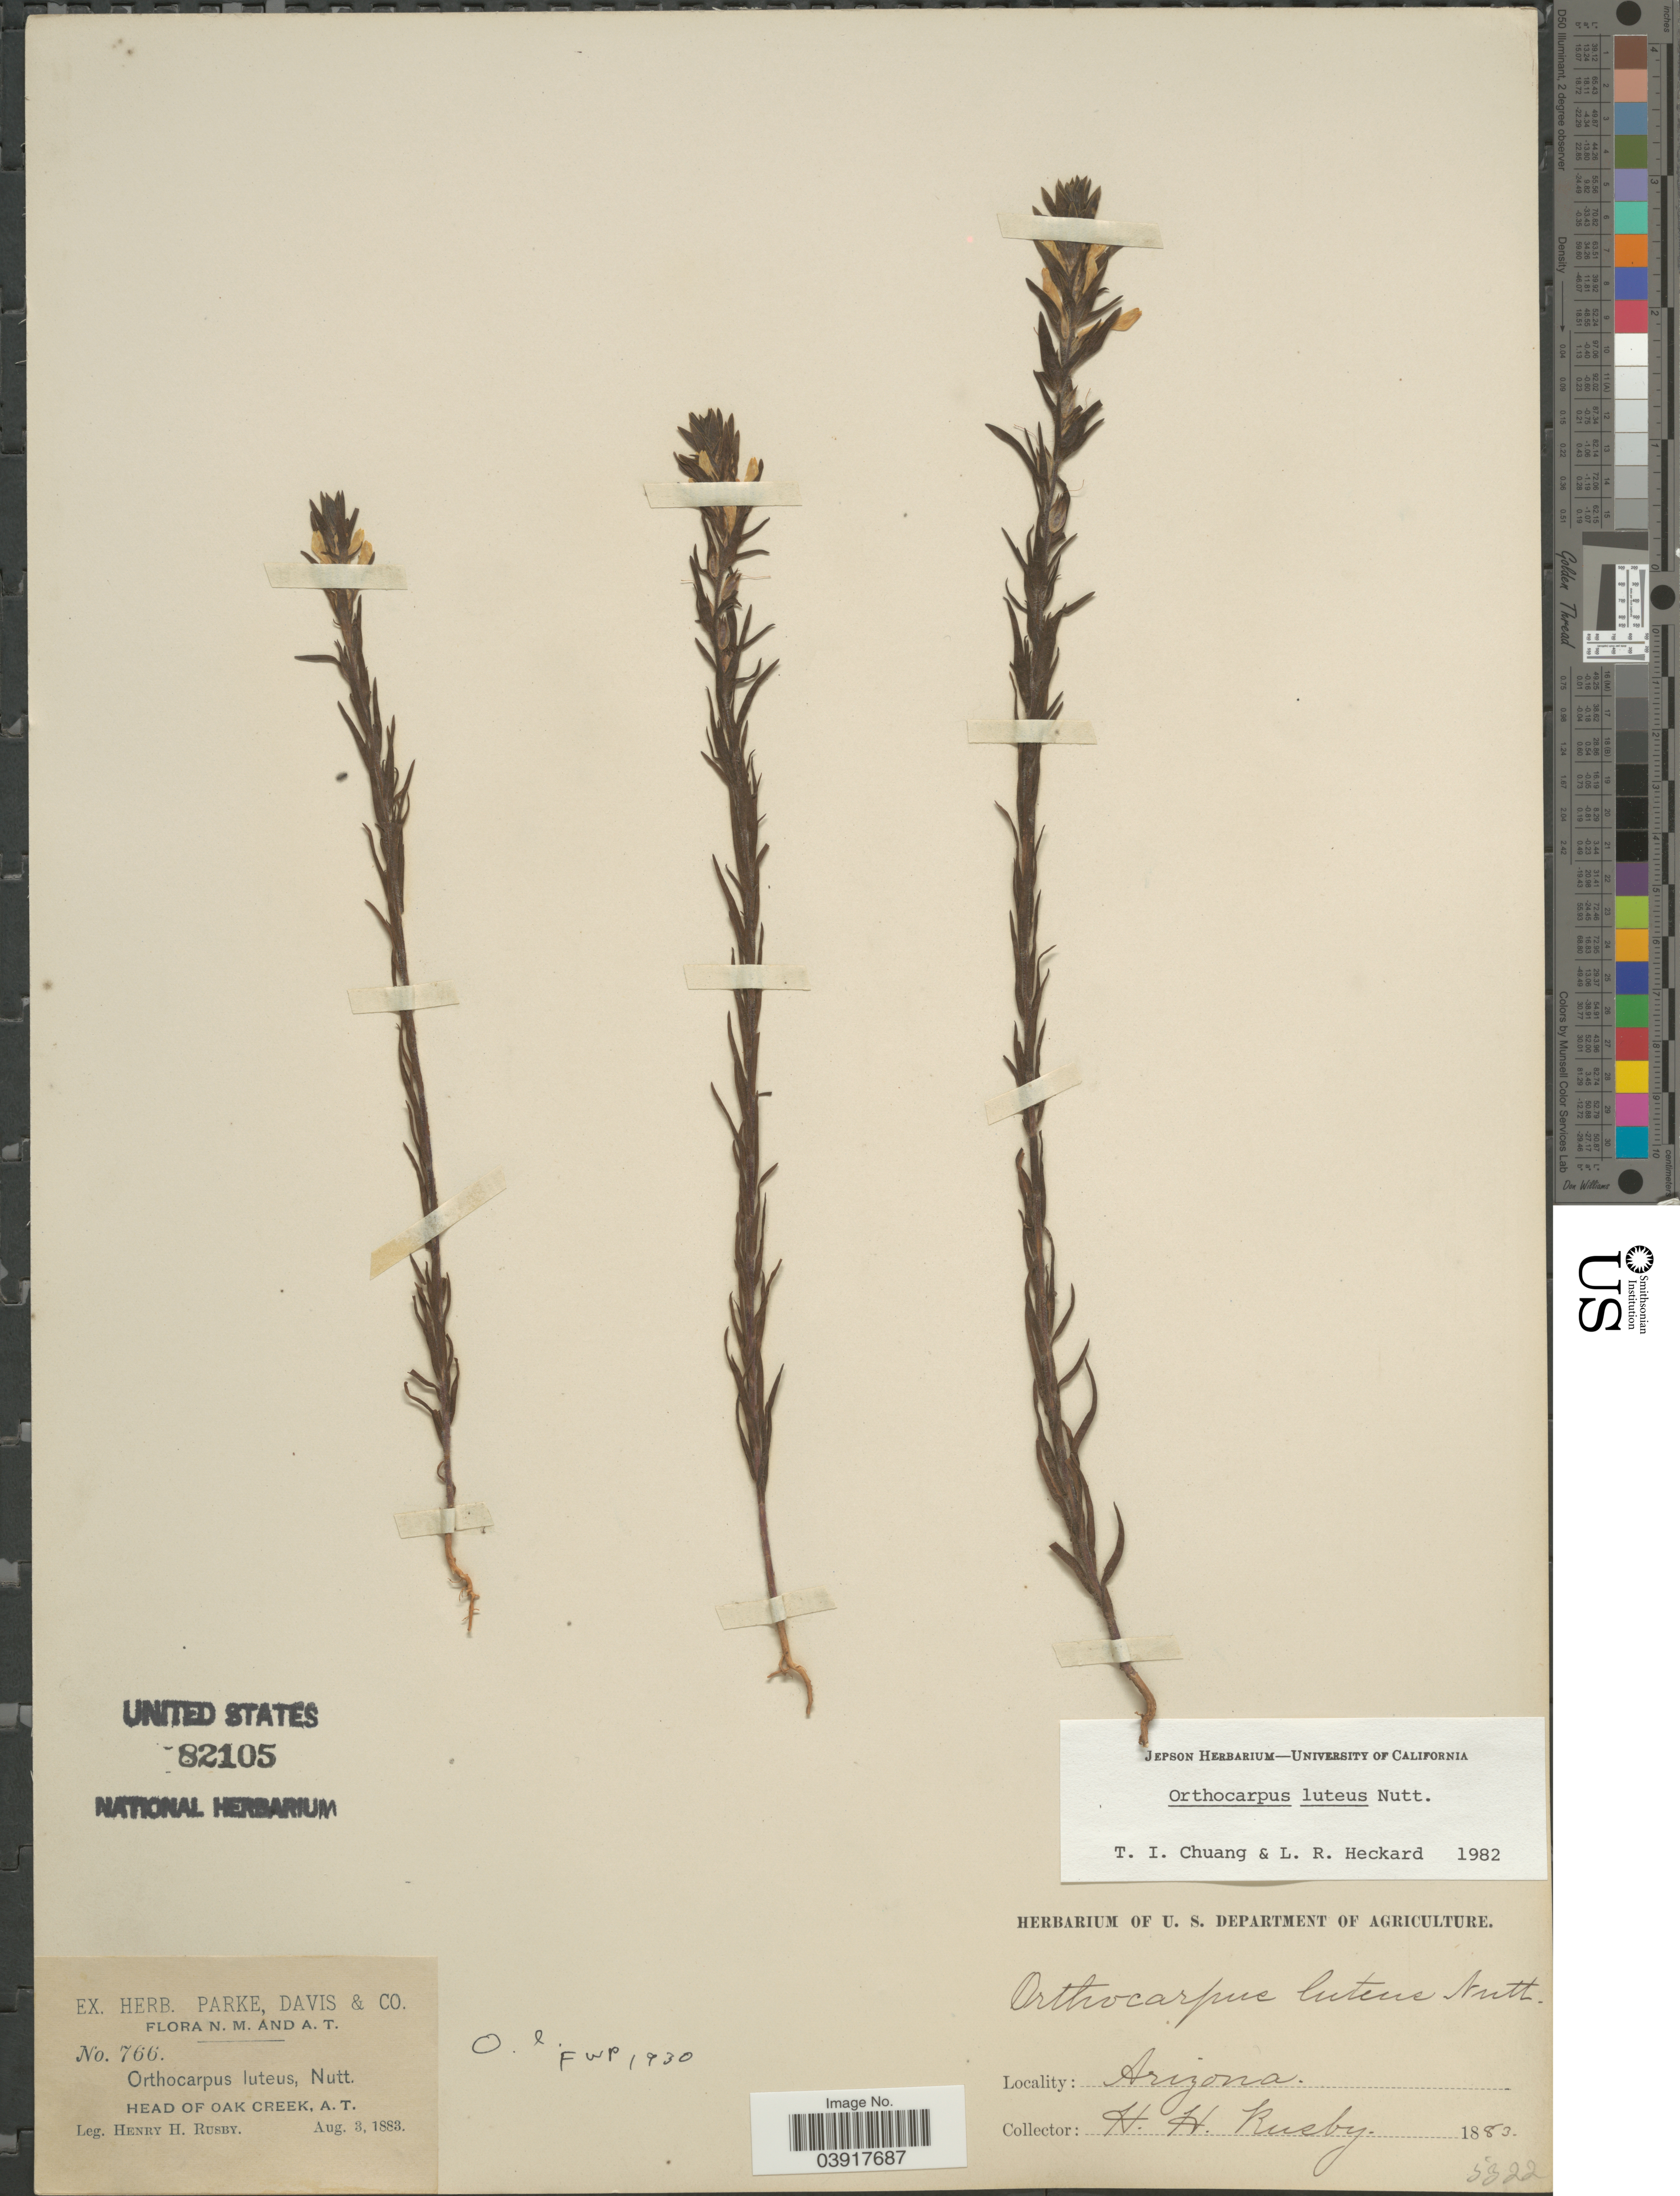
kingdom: Plantae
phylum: Tracheophyta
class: Magnoliopsida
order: Lamiales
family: Orobanchaceae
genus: Orthocarpus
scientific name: Orthocarpus luteus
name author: Nutt.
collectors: H. H. Rusby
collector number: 766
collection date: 1883-08-03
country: United States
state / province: Arizona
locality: Head of Oak Creek, A. T.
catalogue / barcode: US 82105